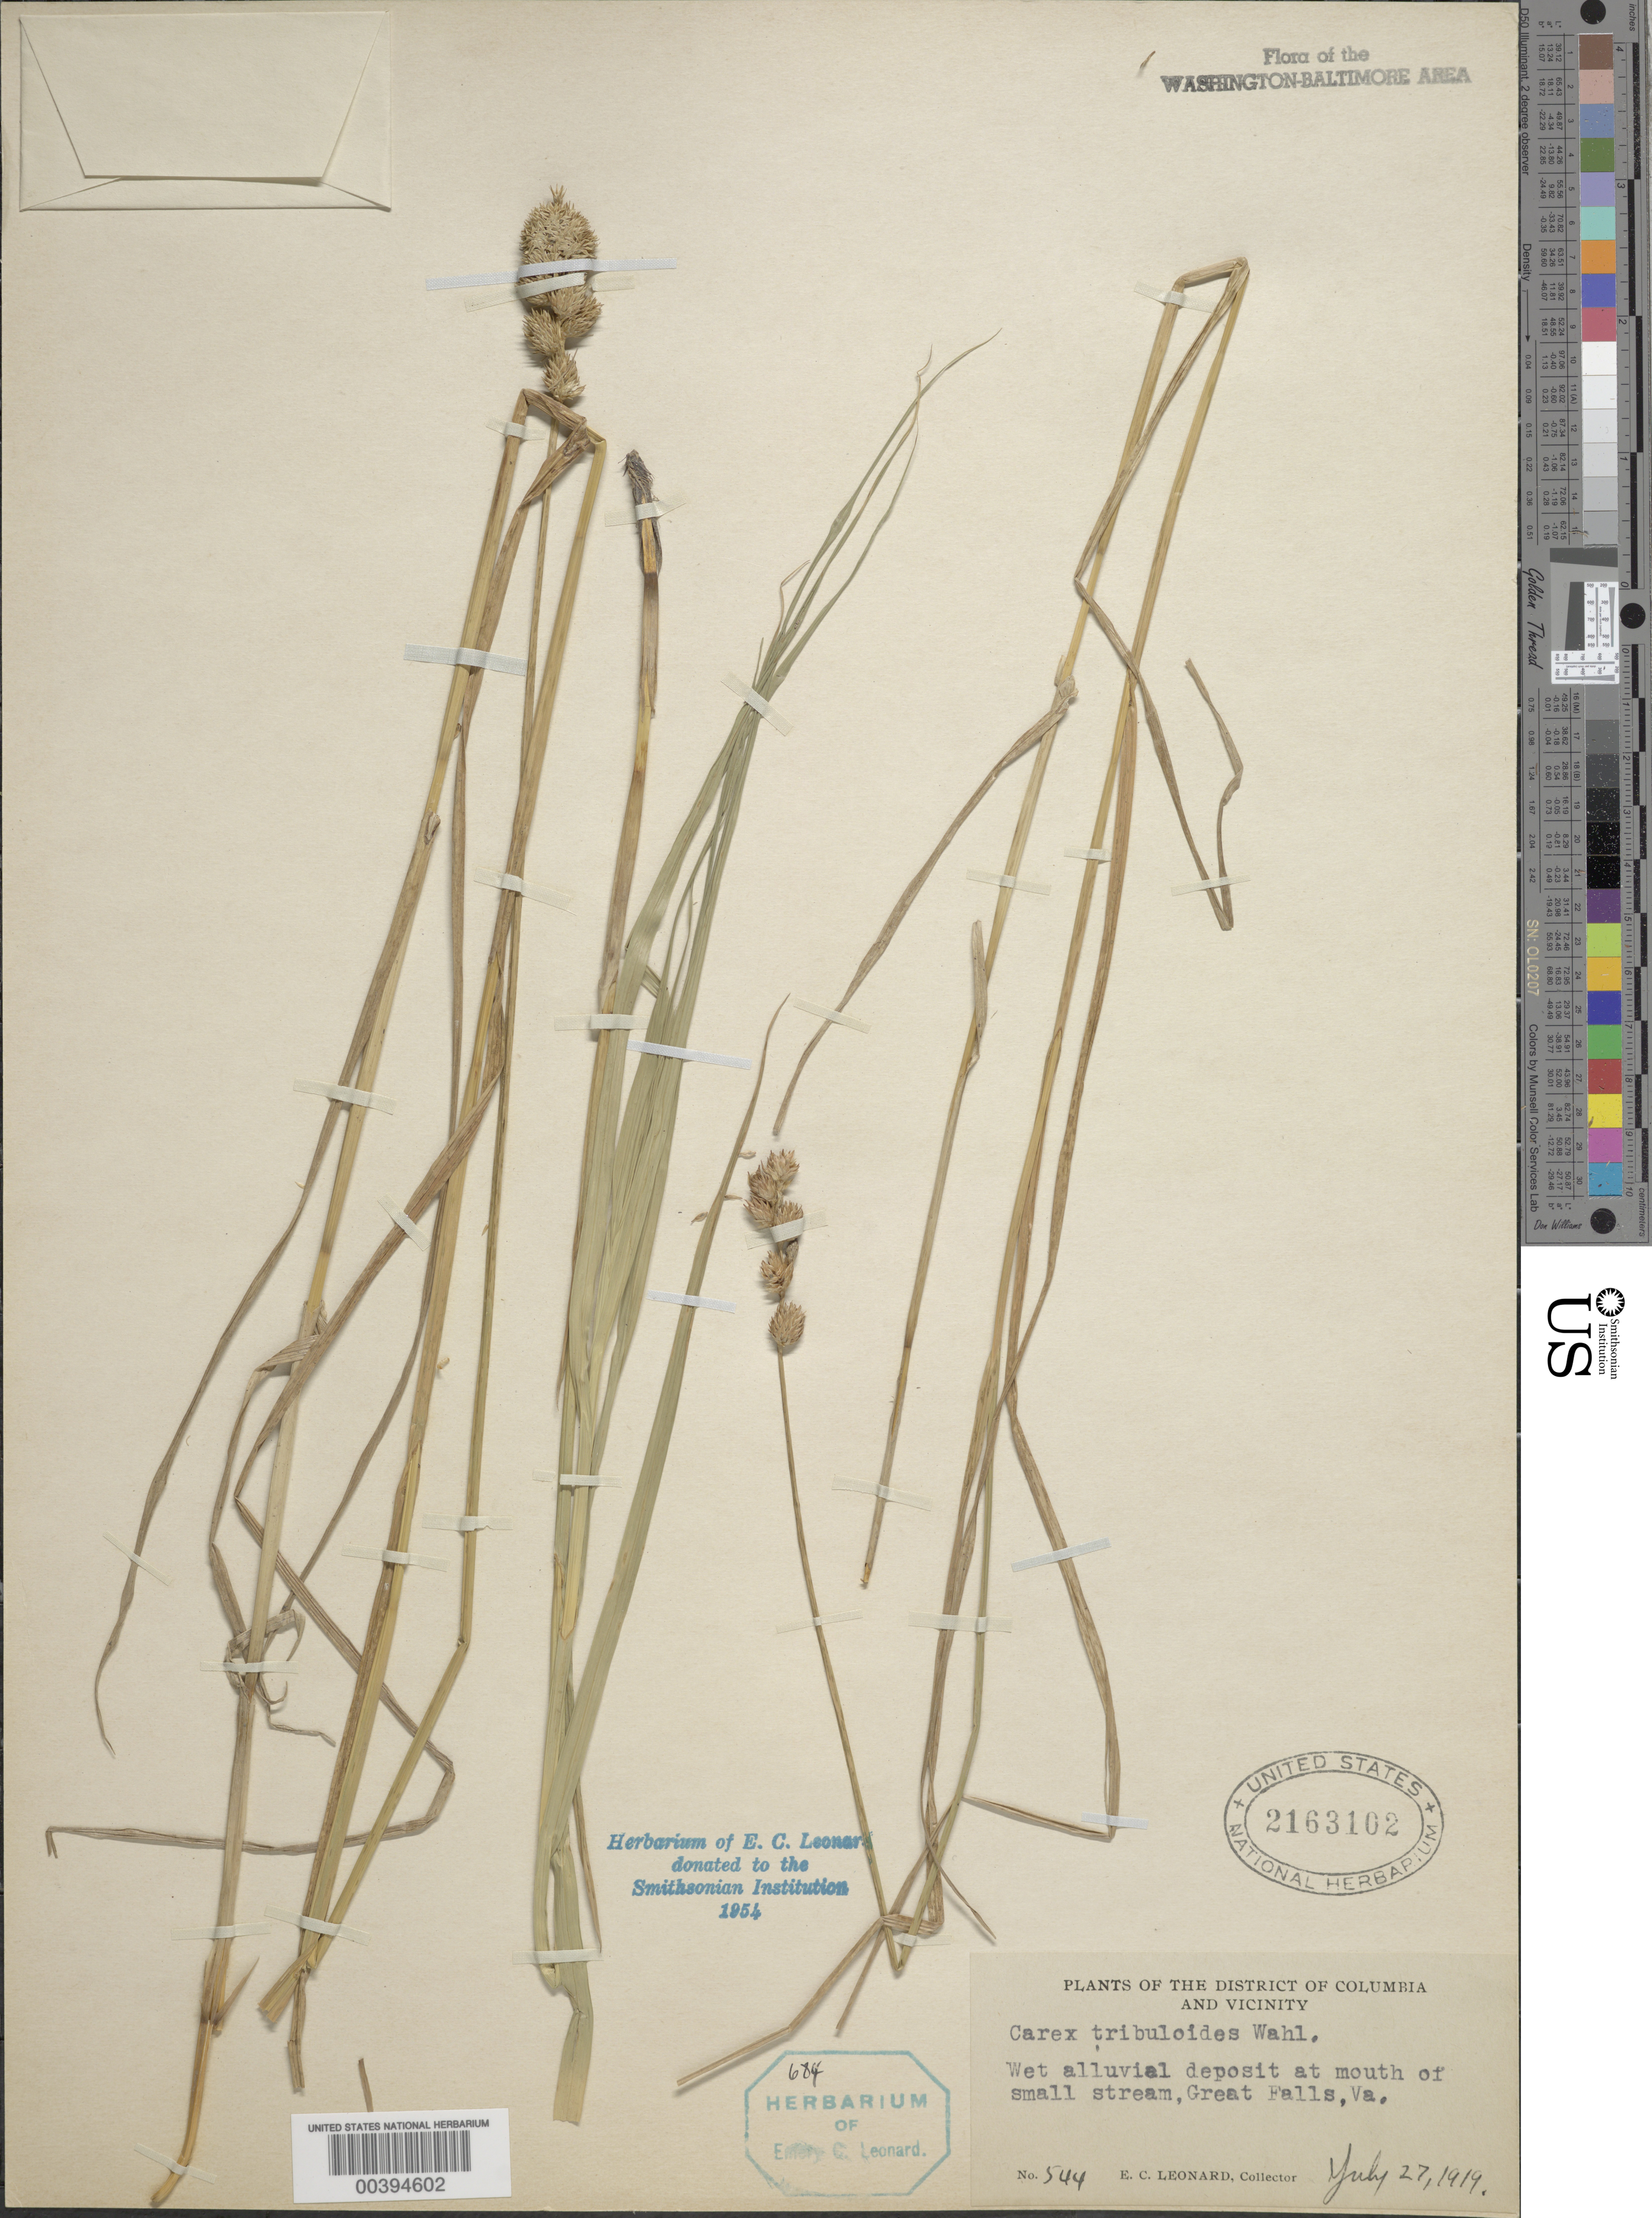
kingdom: Plantae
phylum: Tracheophyta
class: Liliopsida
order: Poales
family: Cyperaceae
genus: Carex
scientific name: Carex tribuloides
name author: Wahlenb.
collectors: E. C. Leonard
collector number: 544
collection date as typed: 27 Jul 1919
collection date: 1919-07-27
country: United States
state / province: Virginia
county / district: Fairfax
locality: Great Falls C. & O. Canal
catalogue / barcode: US 2163102